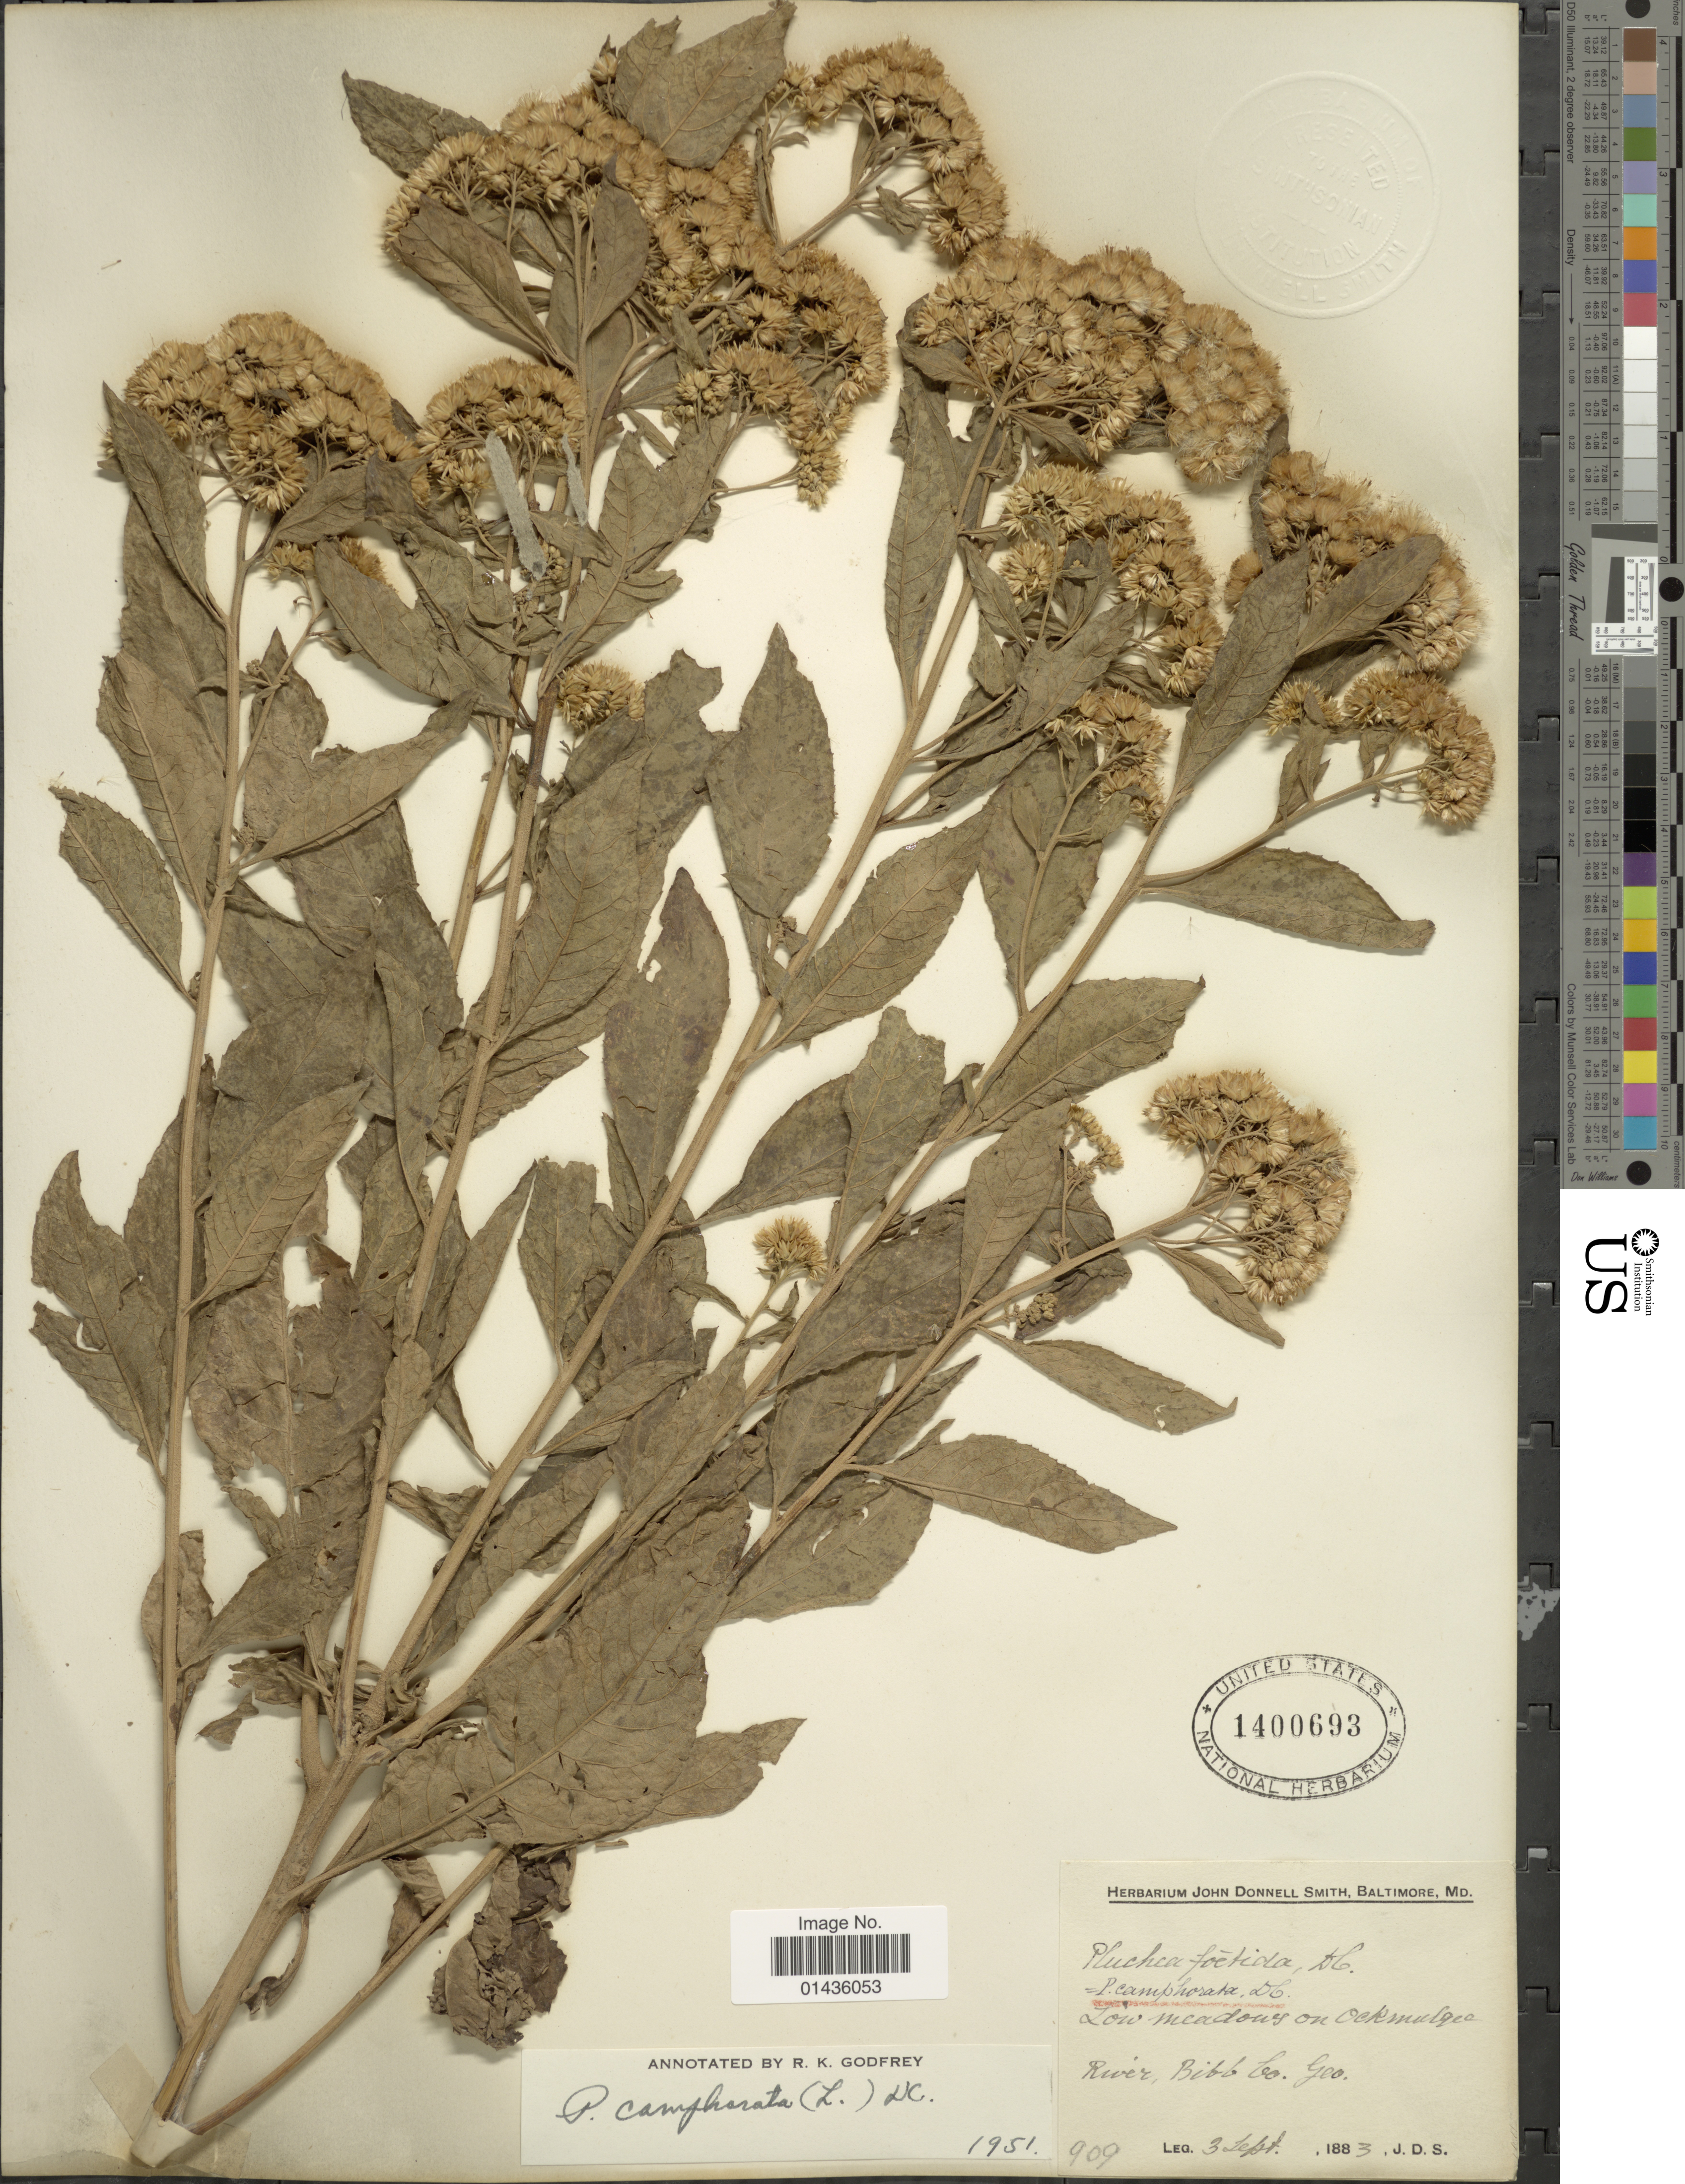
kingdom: Plantae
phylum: Tracheophyta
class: Magnoliopsida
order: Asterales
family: Asteraceae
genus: Pluchea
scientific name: Pluchea camphorata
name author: (L.) DC.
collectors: J. Donnell Smith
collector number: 909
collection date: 1883-09-03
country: United States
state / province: Georgia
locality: Bibb Co., Geo.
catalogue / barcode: US 1400693